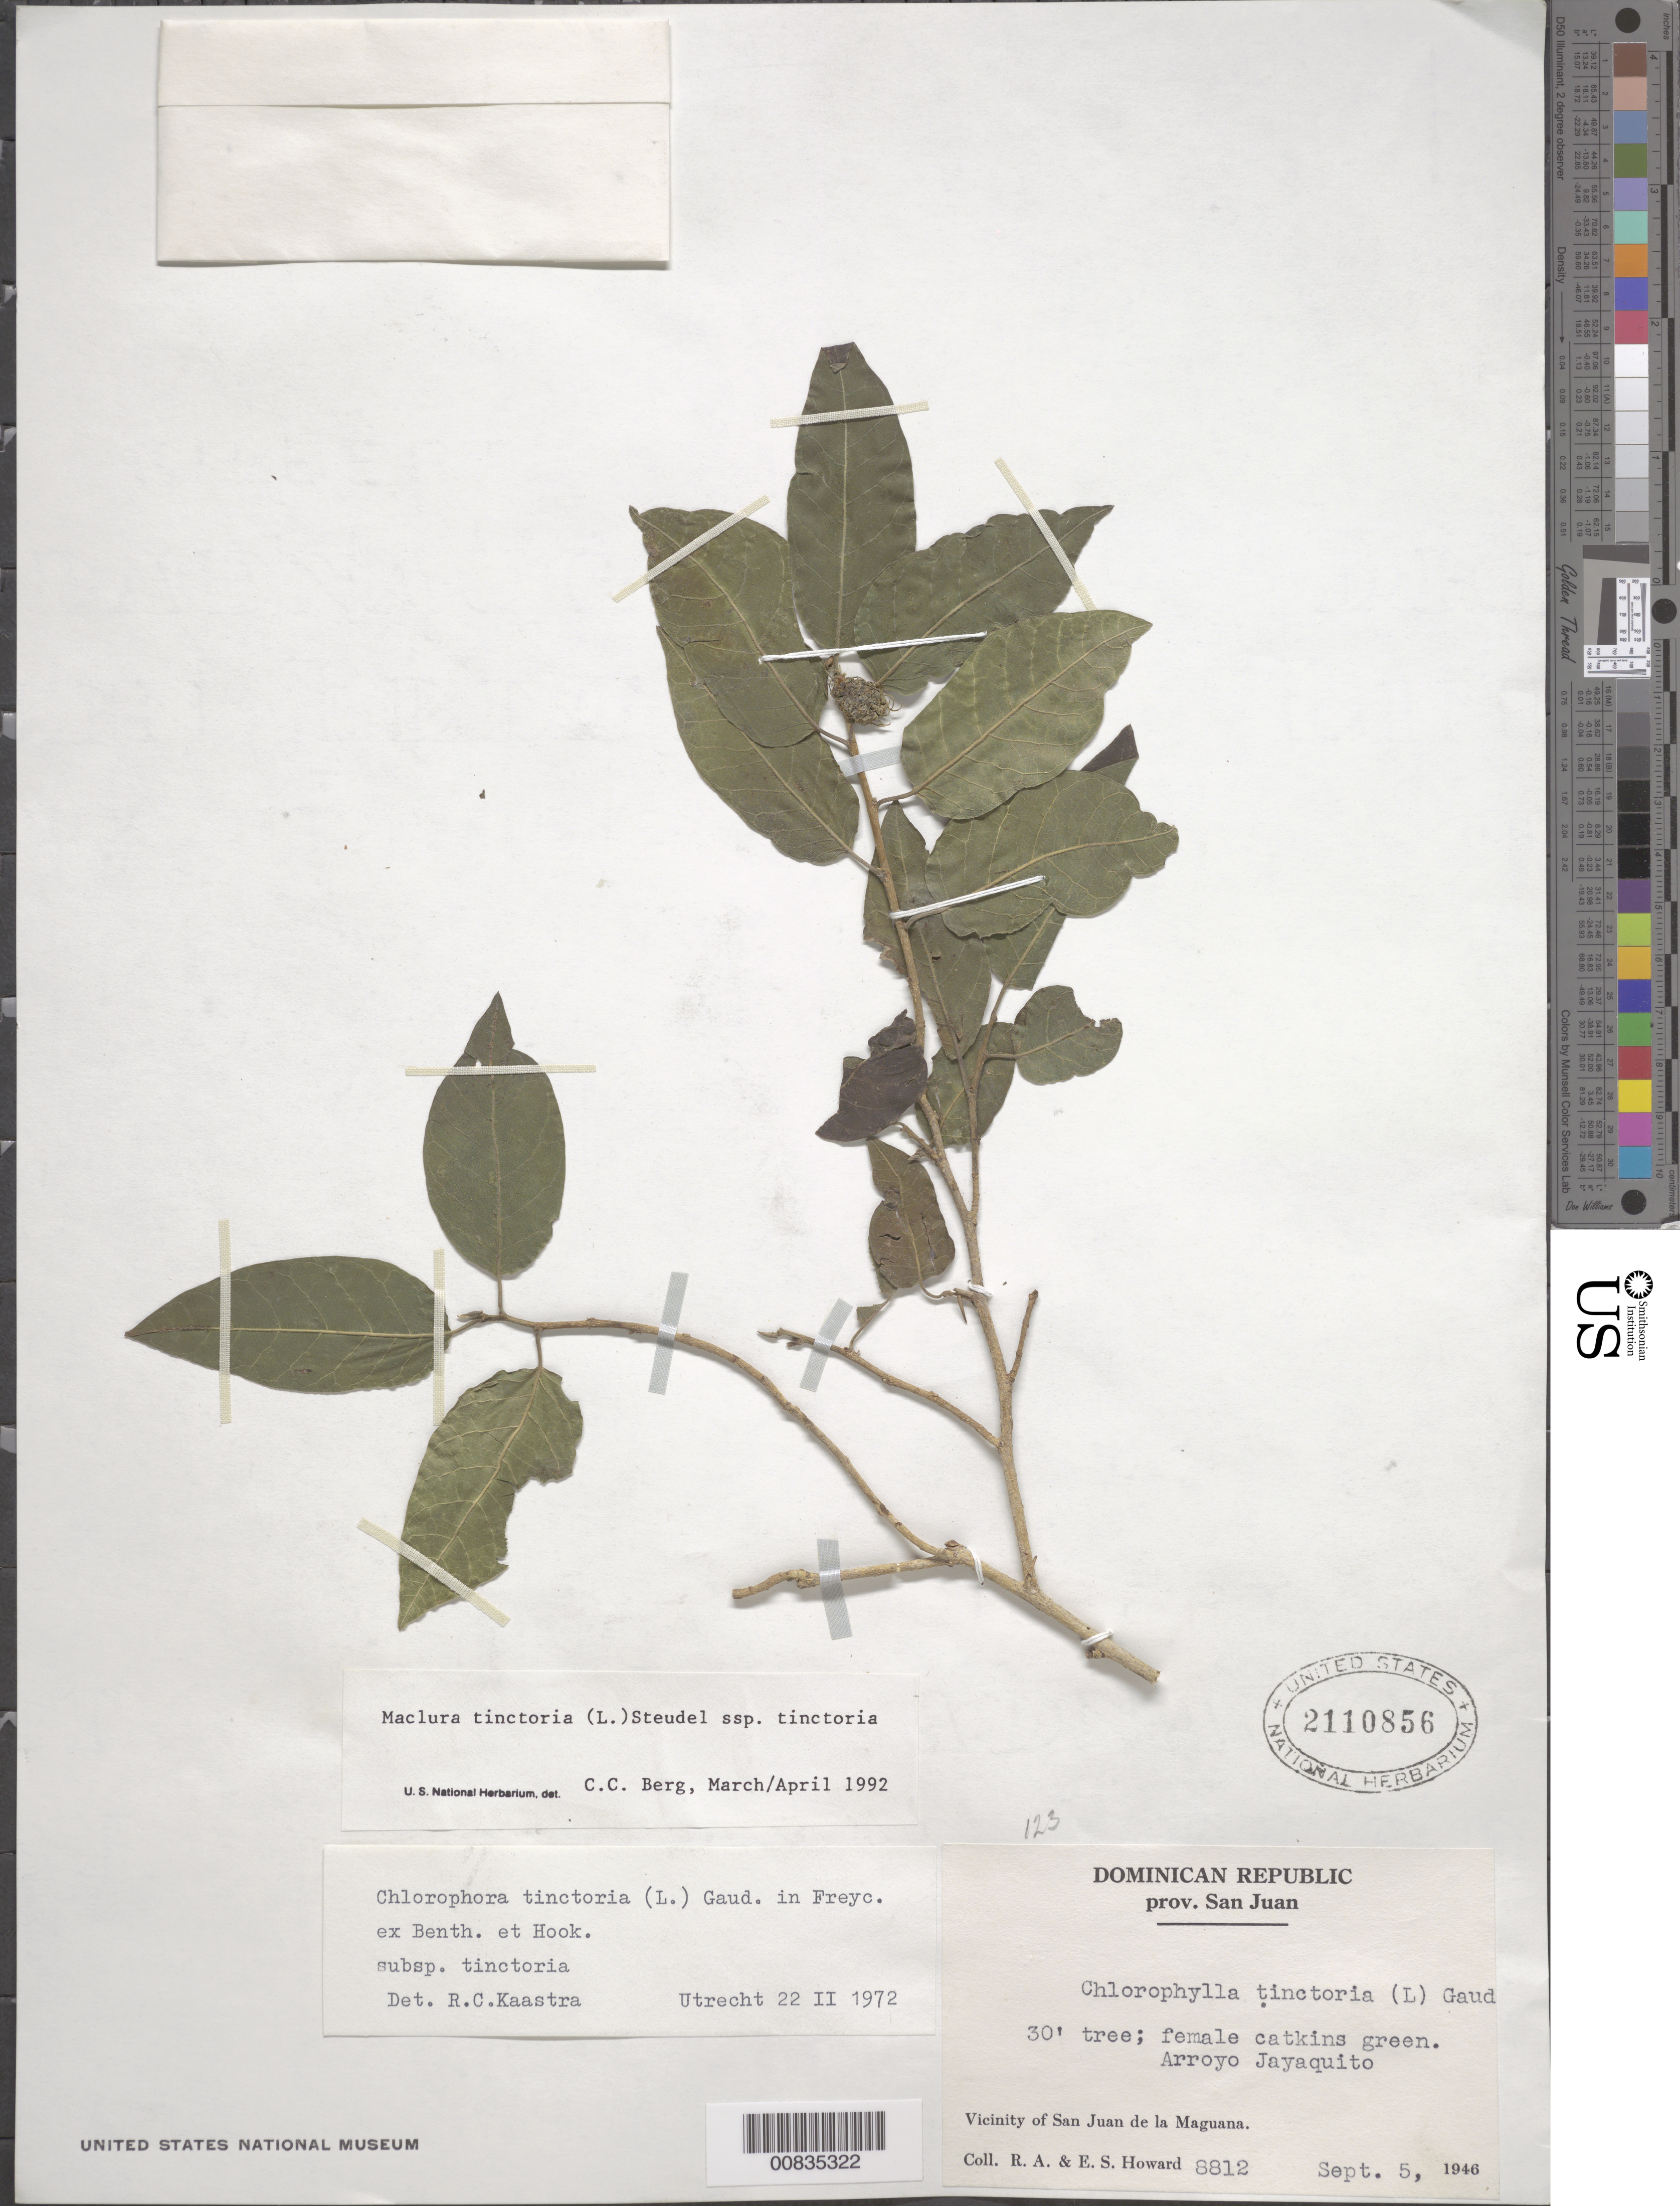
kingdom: Plantae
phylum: Tracheophyta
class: Magnoliopsida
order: Rosales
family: Moraceae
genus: Maclura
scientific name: Maclura tinctoria subsp. tinctoria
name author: (L.) D. Don ex Steud.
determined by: Berg, C. C.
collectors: R. A. Howard & E. S. Howard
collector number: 8812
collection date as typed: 05 Sep 1946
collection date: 1946-09-05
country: Dominican Republic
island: Hispaniola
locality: Vicinity of San Juan de la Maguana. Arroyo Jayaquito.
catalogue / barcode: US 2110856